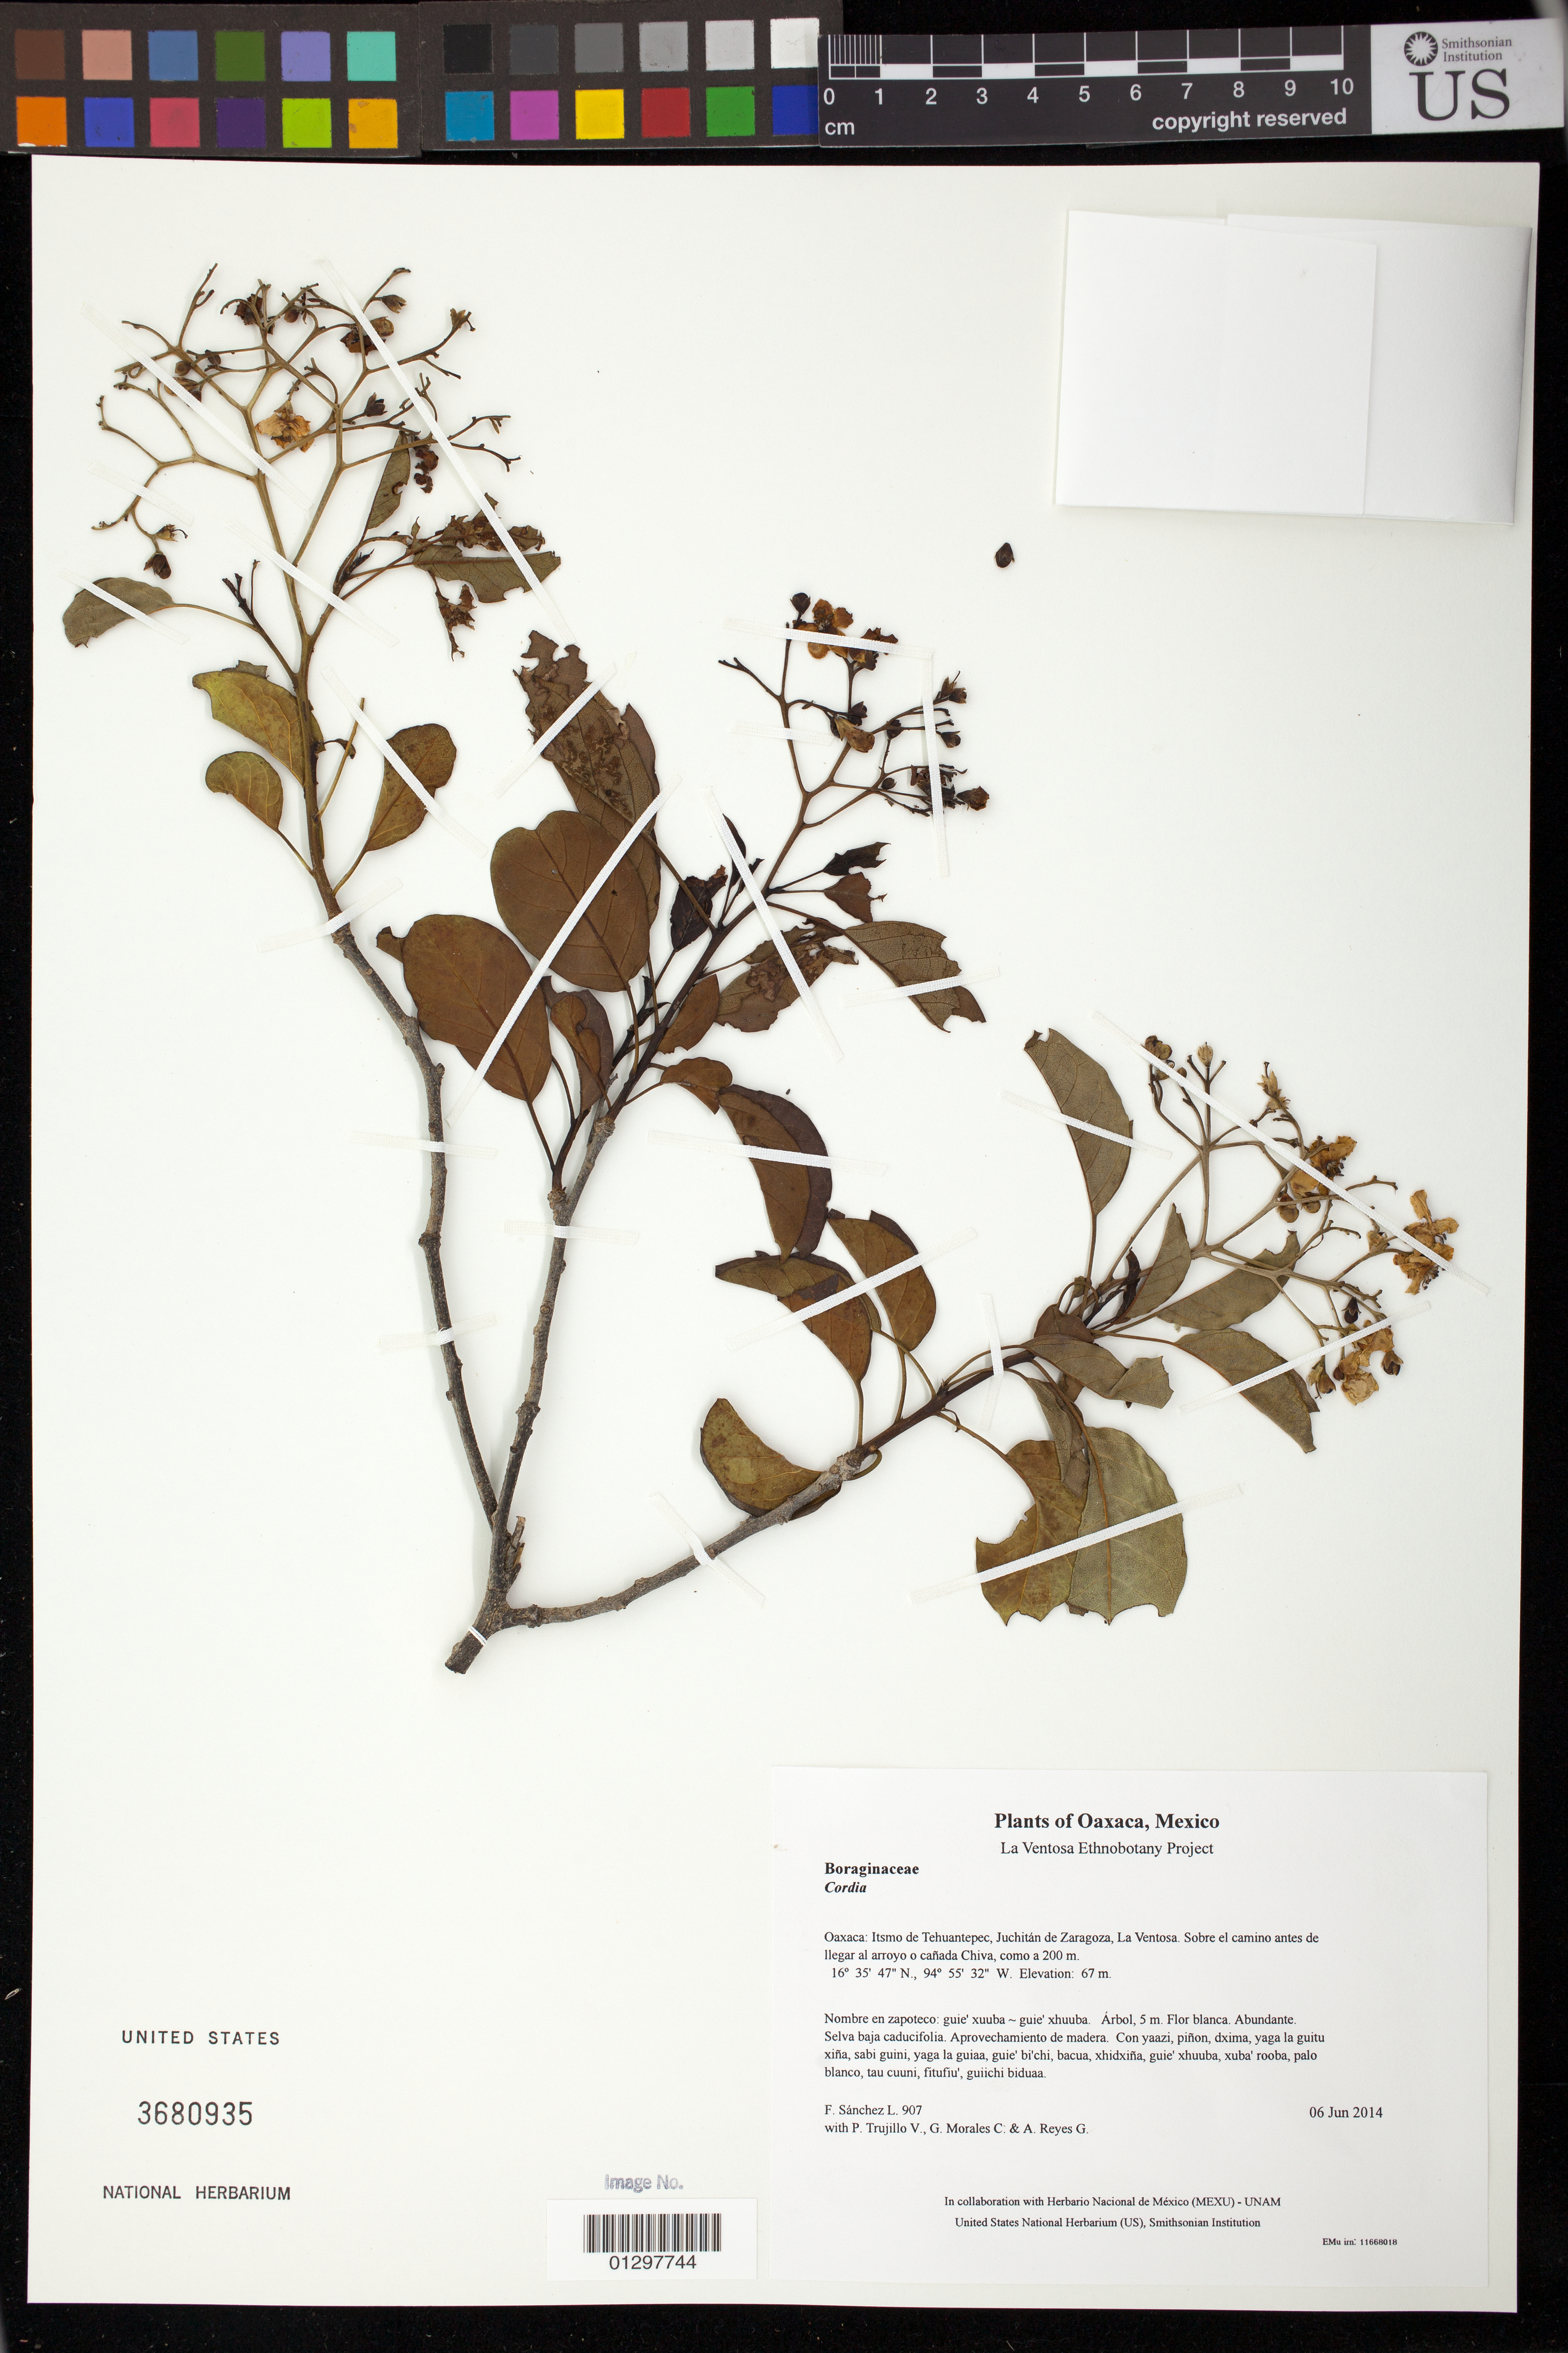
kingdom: Plantae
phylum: Tracheophyta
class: Magnoliopsida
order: Boraginales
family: Ehretiaceae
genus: Bourreria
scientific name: Bourreria purpusii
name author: Brandegee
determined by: Velasco G., Kenia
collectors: F. Sánchez L., P. Trujillo V., G. Morales C. & A. Reyes G.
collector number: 907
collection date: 2014-06-06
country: Mexico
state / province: Oaxaca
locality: Itsmo de Tehuantepec, Juchitán de Zaragoza, La Ventosa. Sobre el camino antes de llegar al arroyo o cañada Chiva, como a 200 m.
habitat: Selva baja caducifolia. Aprovechamiento de madera.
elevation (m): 67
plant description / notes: JEBOT, MEXU, SERO, US; Yaga. 5 m. Guie' naquichi'. Stale.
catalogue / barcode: US 3680935